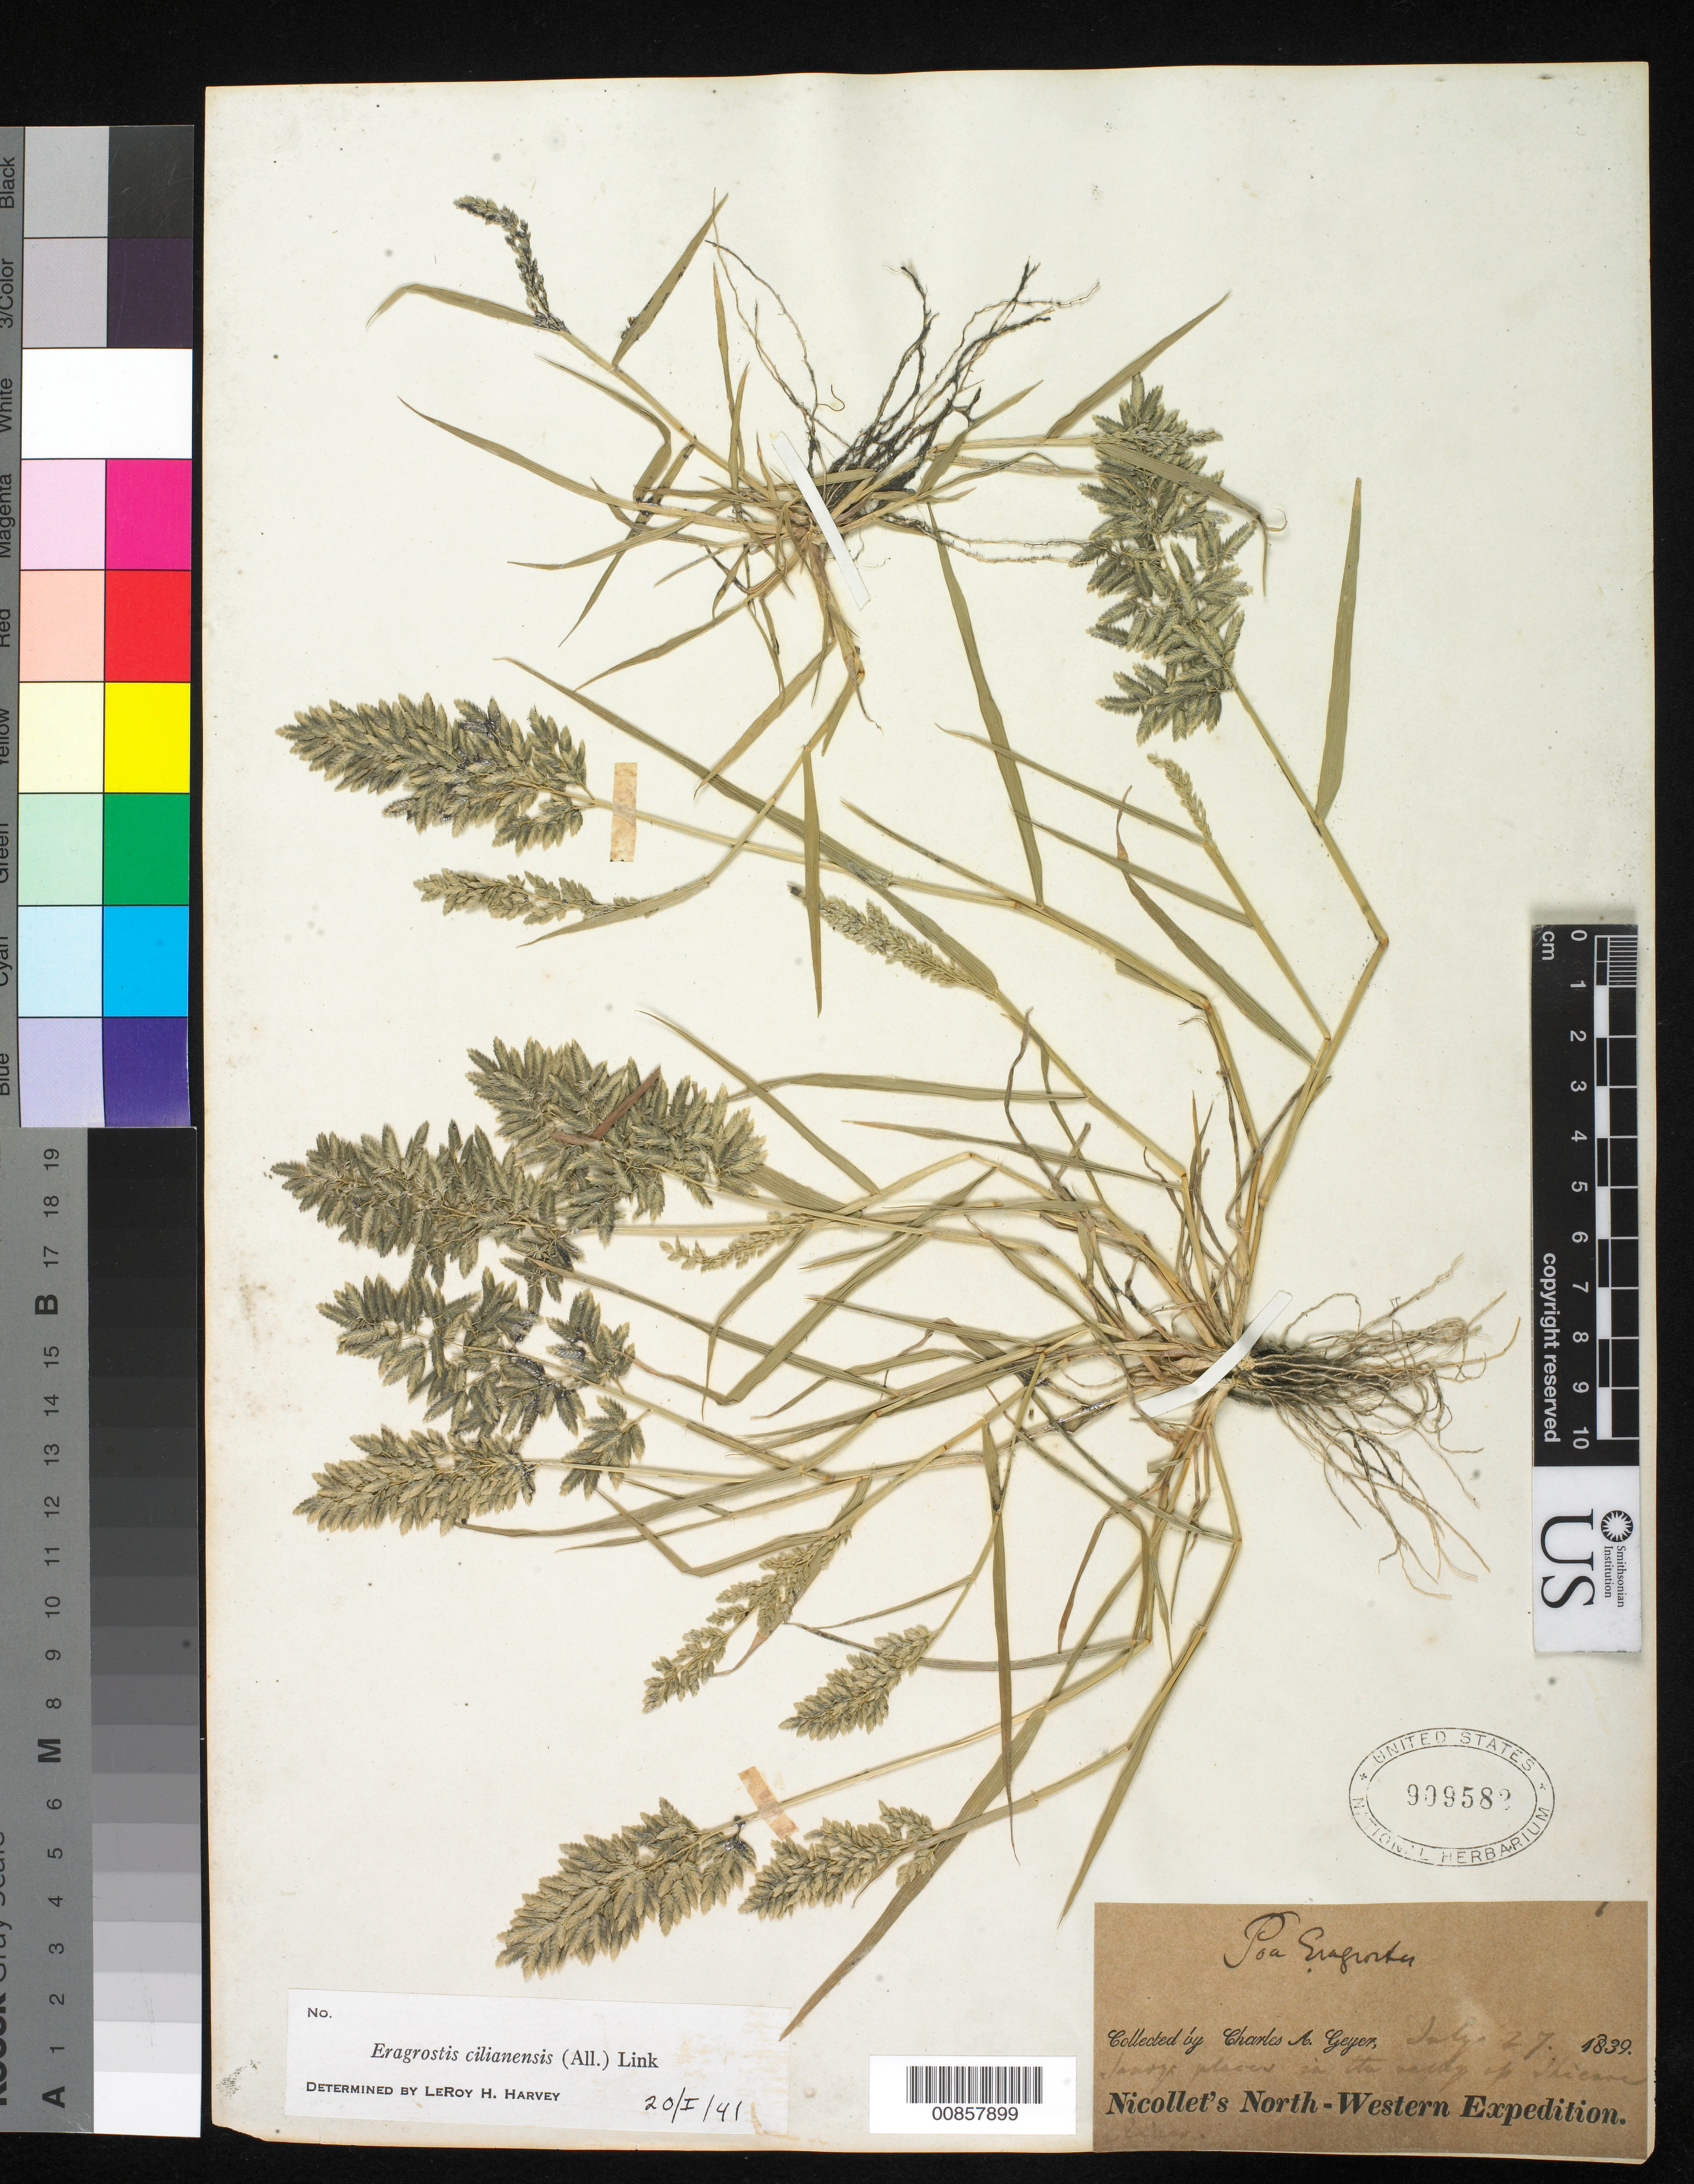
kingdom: Plantae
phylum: Tracheophyta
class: Liliopsida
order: Poales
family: Poaceae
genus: Eragrostis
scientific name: Eragrostis cilianensis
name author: (All.) Vignolo ex Janch.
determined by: Harvey, L. H.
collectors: C. A. Geyer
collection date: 1839-07-27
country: United States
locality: Sandy places in the valley of Shienne River.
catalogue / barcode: US 909582